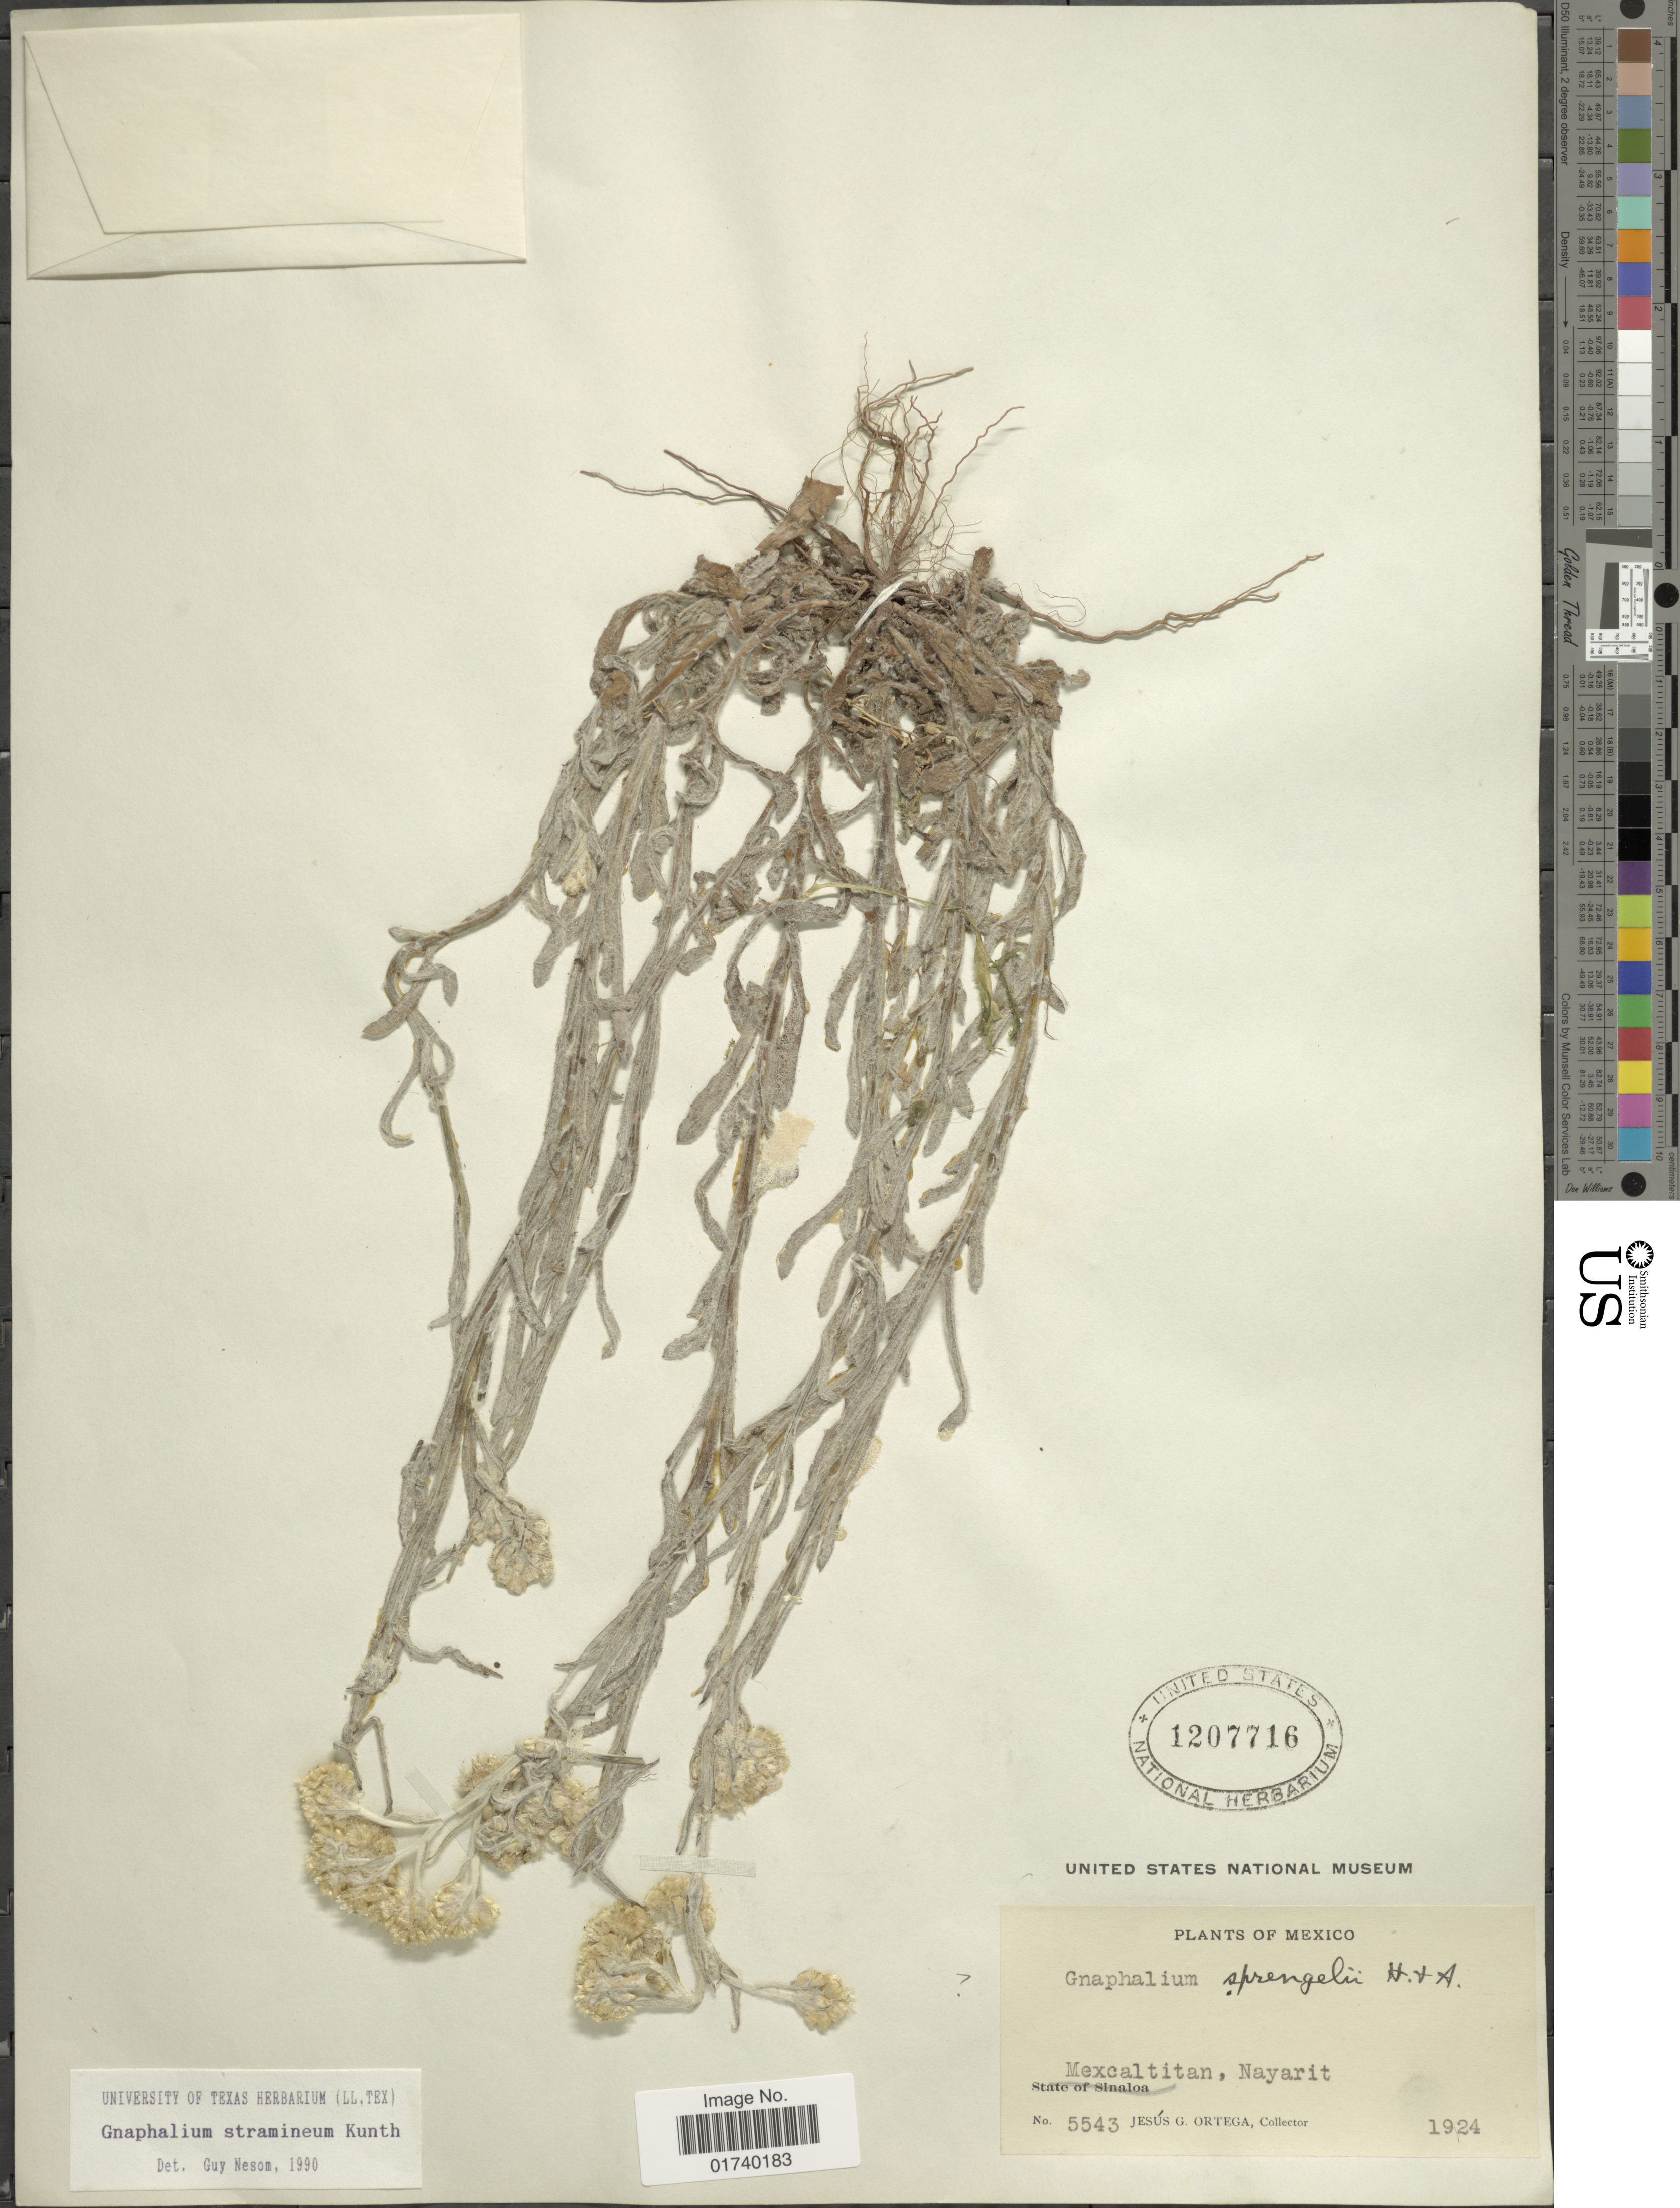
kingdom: Plantae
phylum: Tracheophyta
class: Magnoliopsida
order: Asterales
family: Asteraceae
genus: Pseudognaphalium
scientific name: Pseudognaphalium stramineum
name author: (Kunth) Anderb.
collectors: J. Ortega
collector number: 5543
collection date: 1924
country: Mexico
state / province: Nayarit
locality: Mexcaltitan, Nayarit.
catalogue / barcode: US 1207716